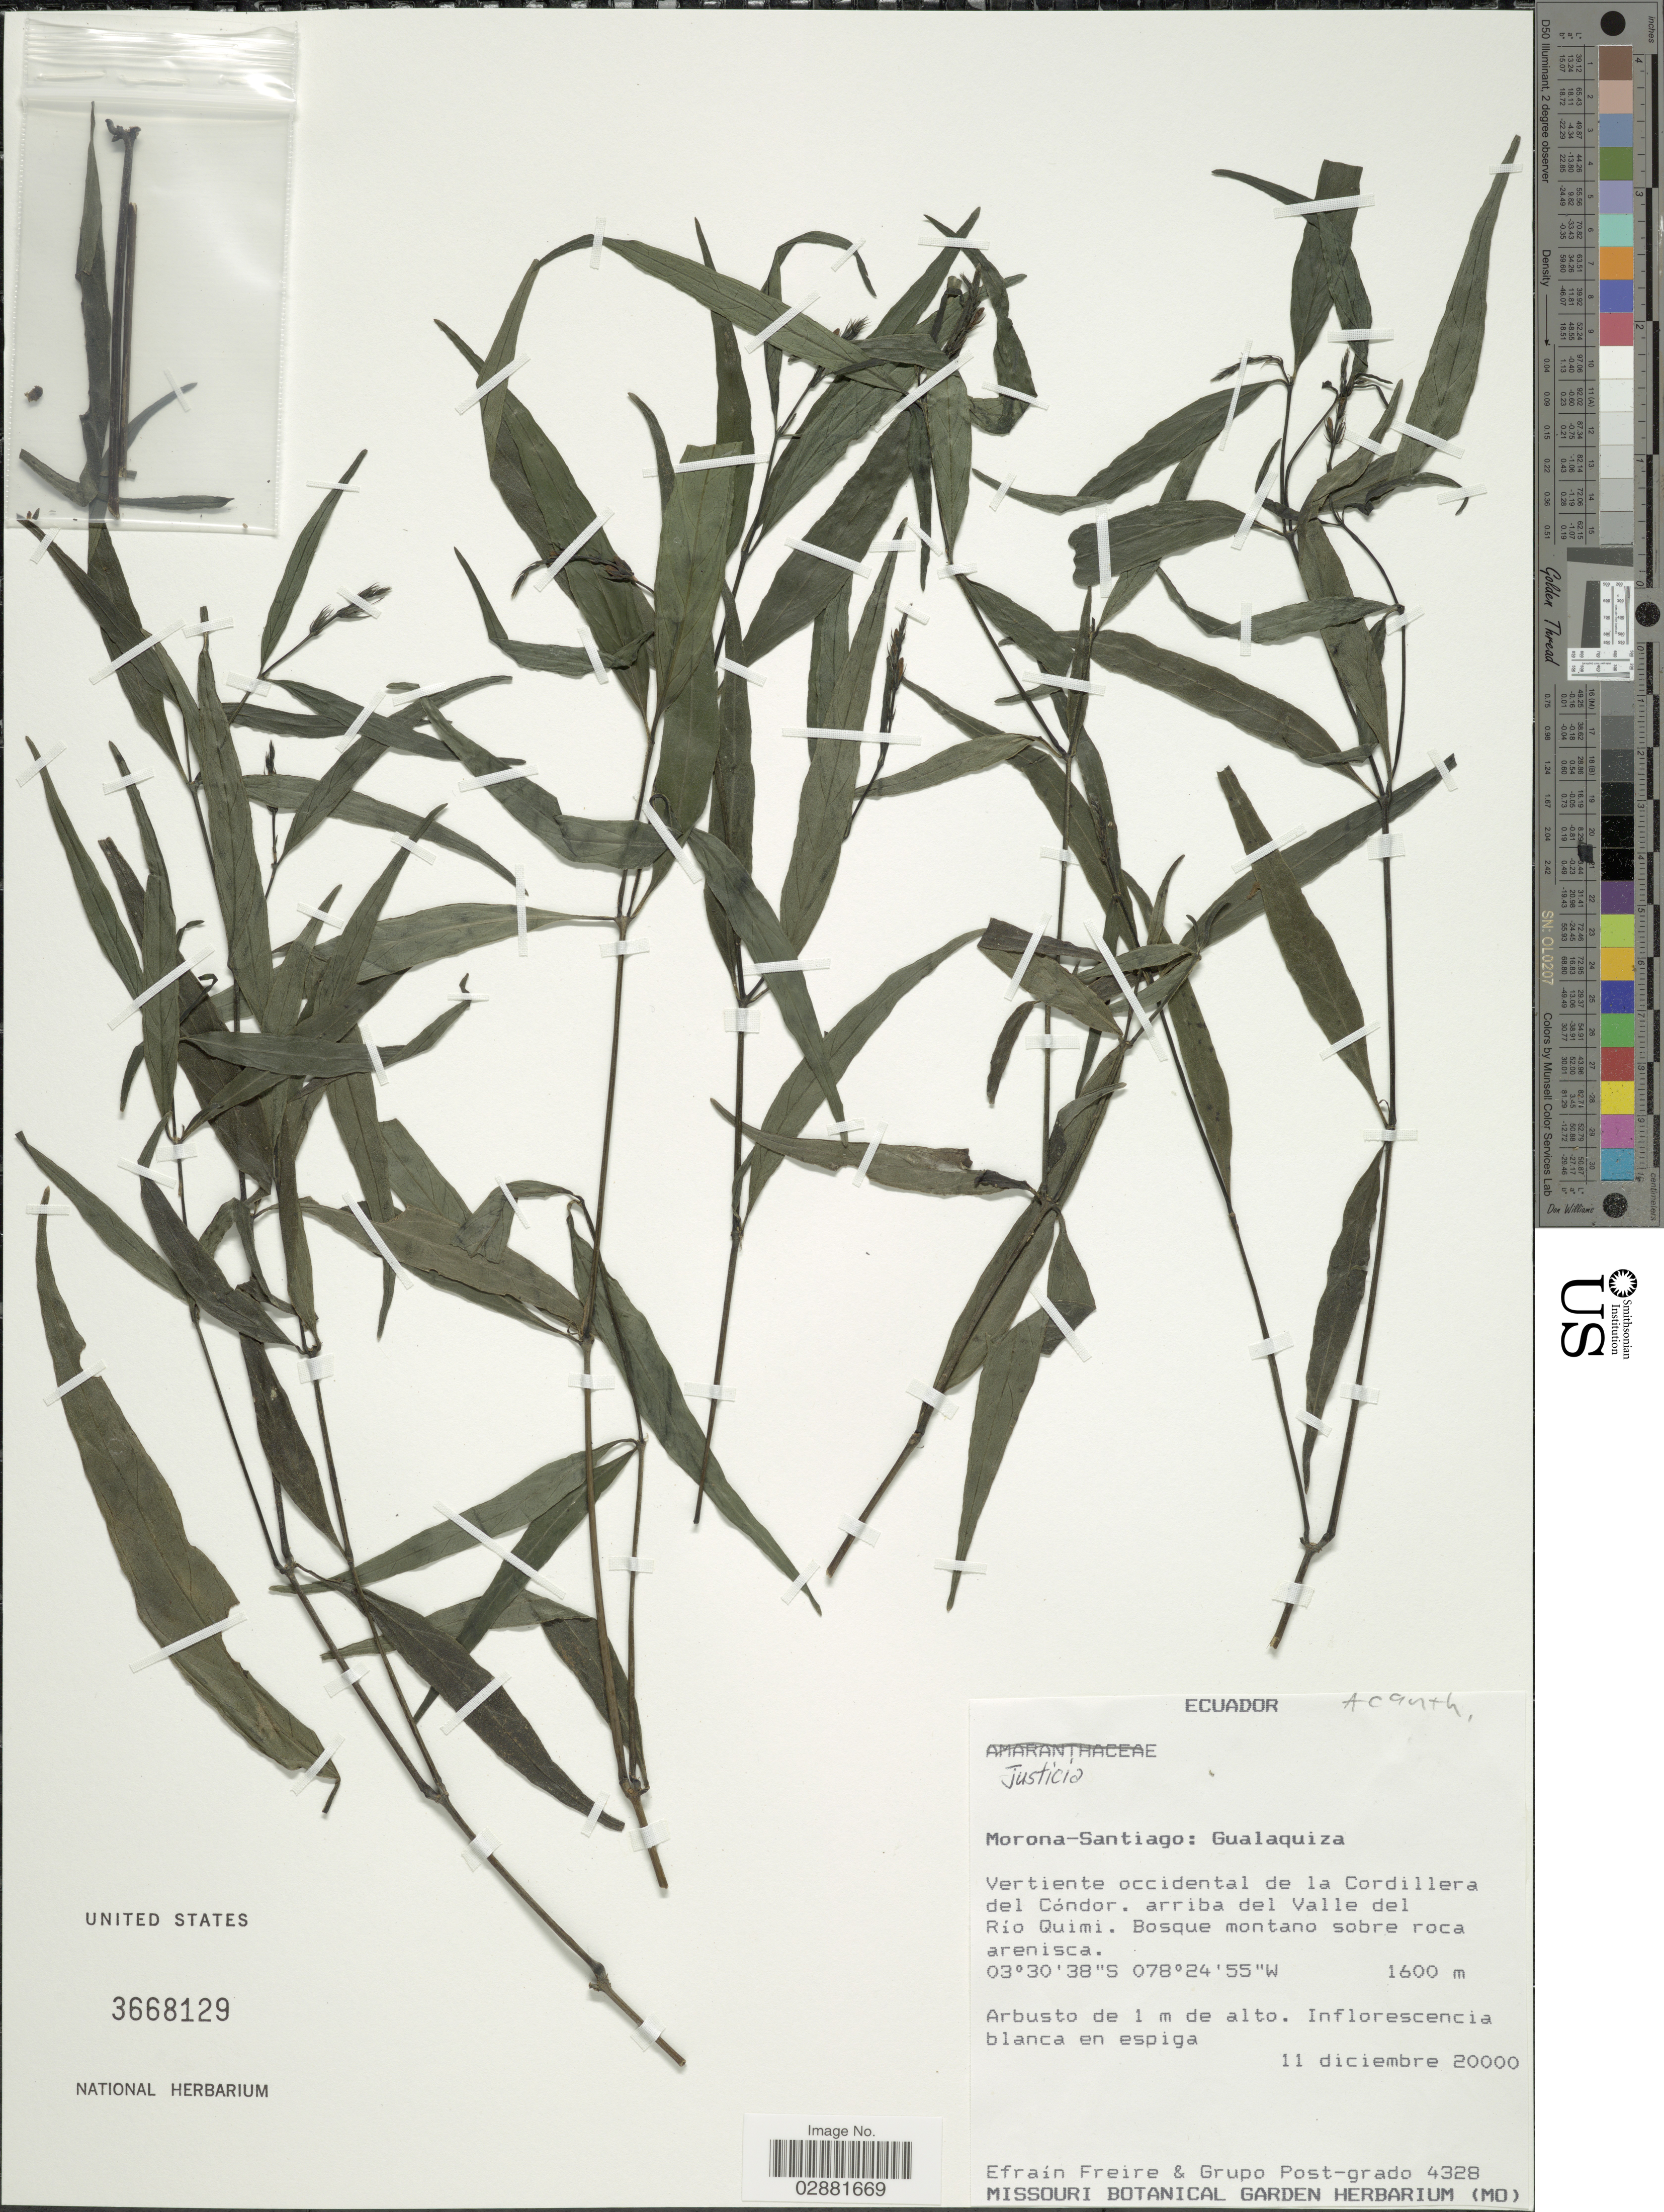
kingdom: Plantae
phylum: Tracheophyta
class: Magnoliopsida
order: Lamiales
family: Acanthaceae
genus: Justicia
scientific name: Justicia sp.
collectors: E. Freire & Grupo Post-Grado MO-QCNE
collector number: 4328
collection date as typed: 11 diciembre 20000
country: Ecuador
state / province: Morona-Santiago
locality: Gualaquiza, Vertiente occidental de la Cordillera del Cóndor, arriba del Valle del Río Quimi.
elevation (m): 1600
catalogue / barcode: US 3668129